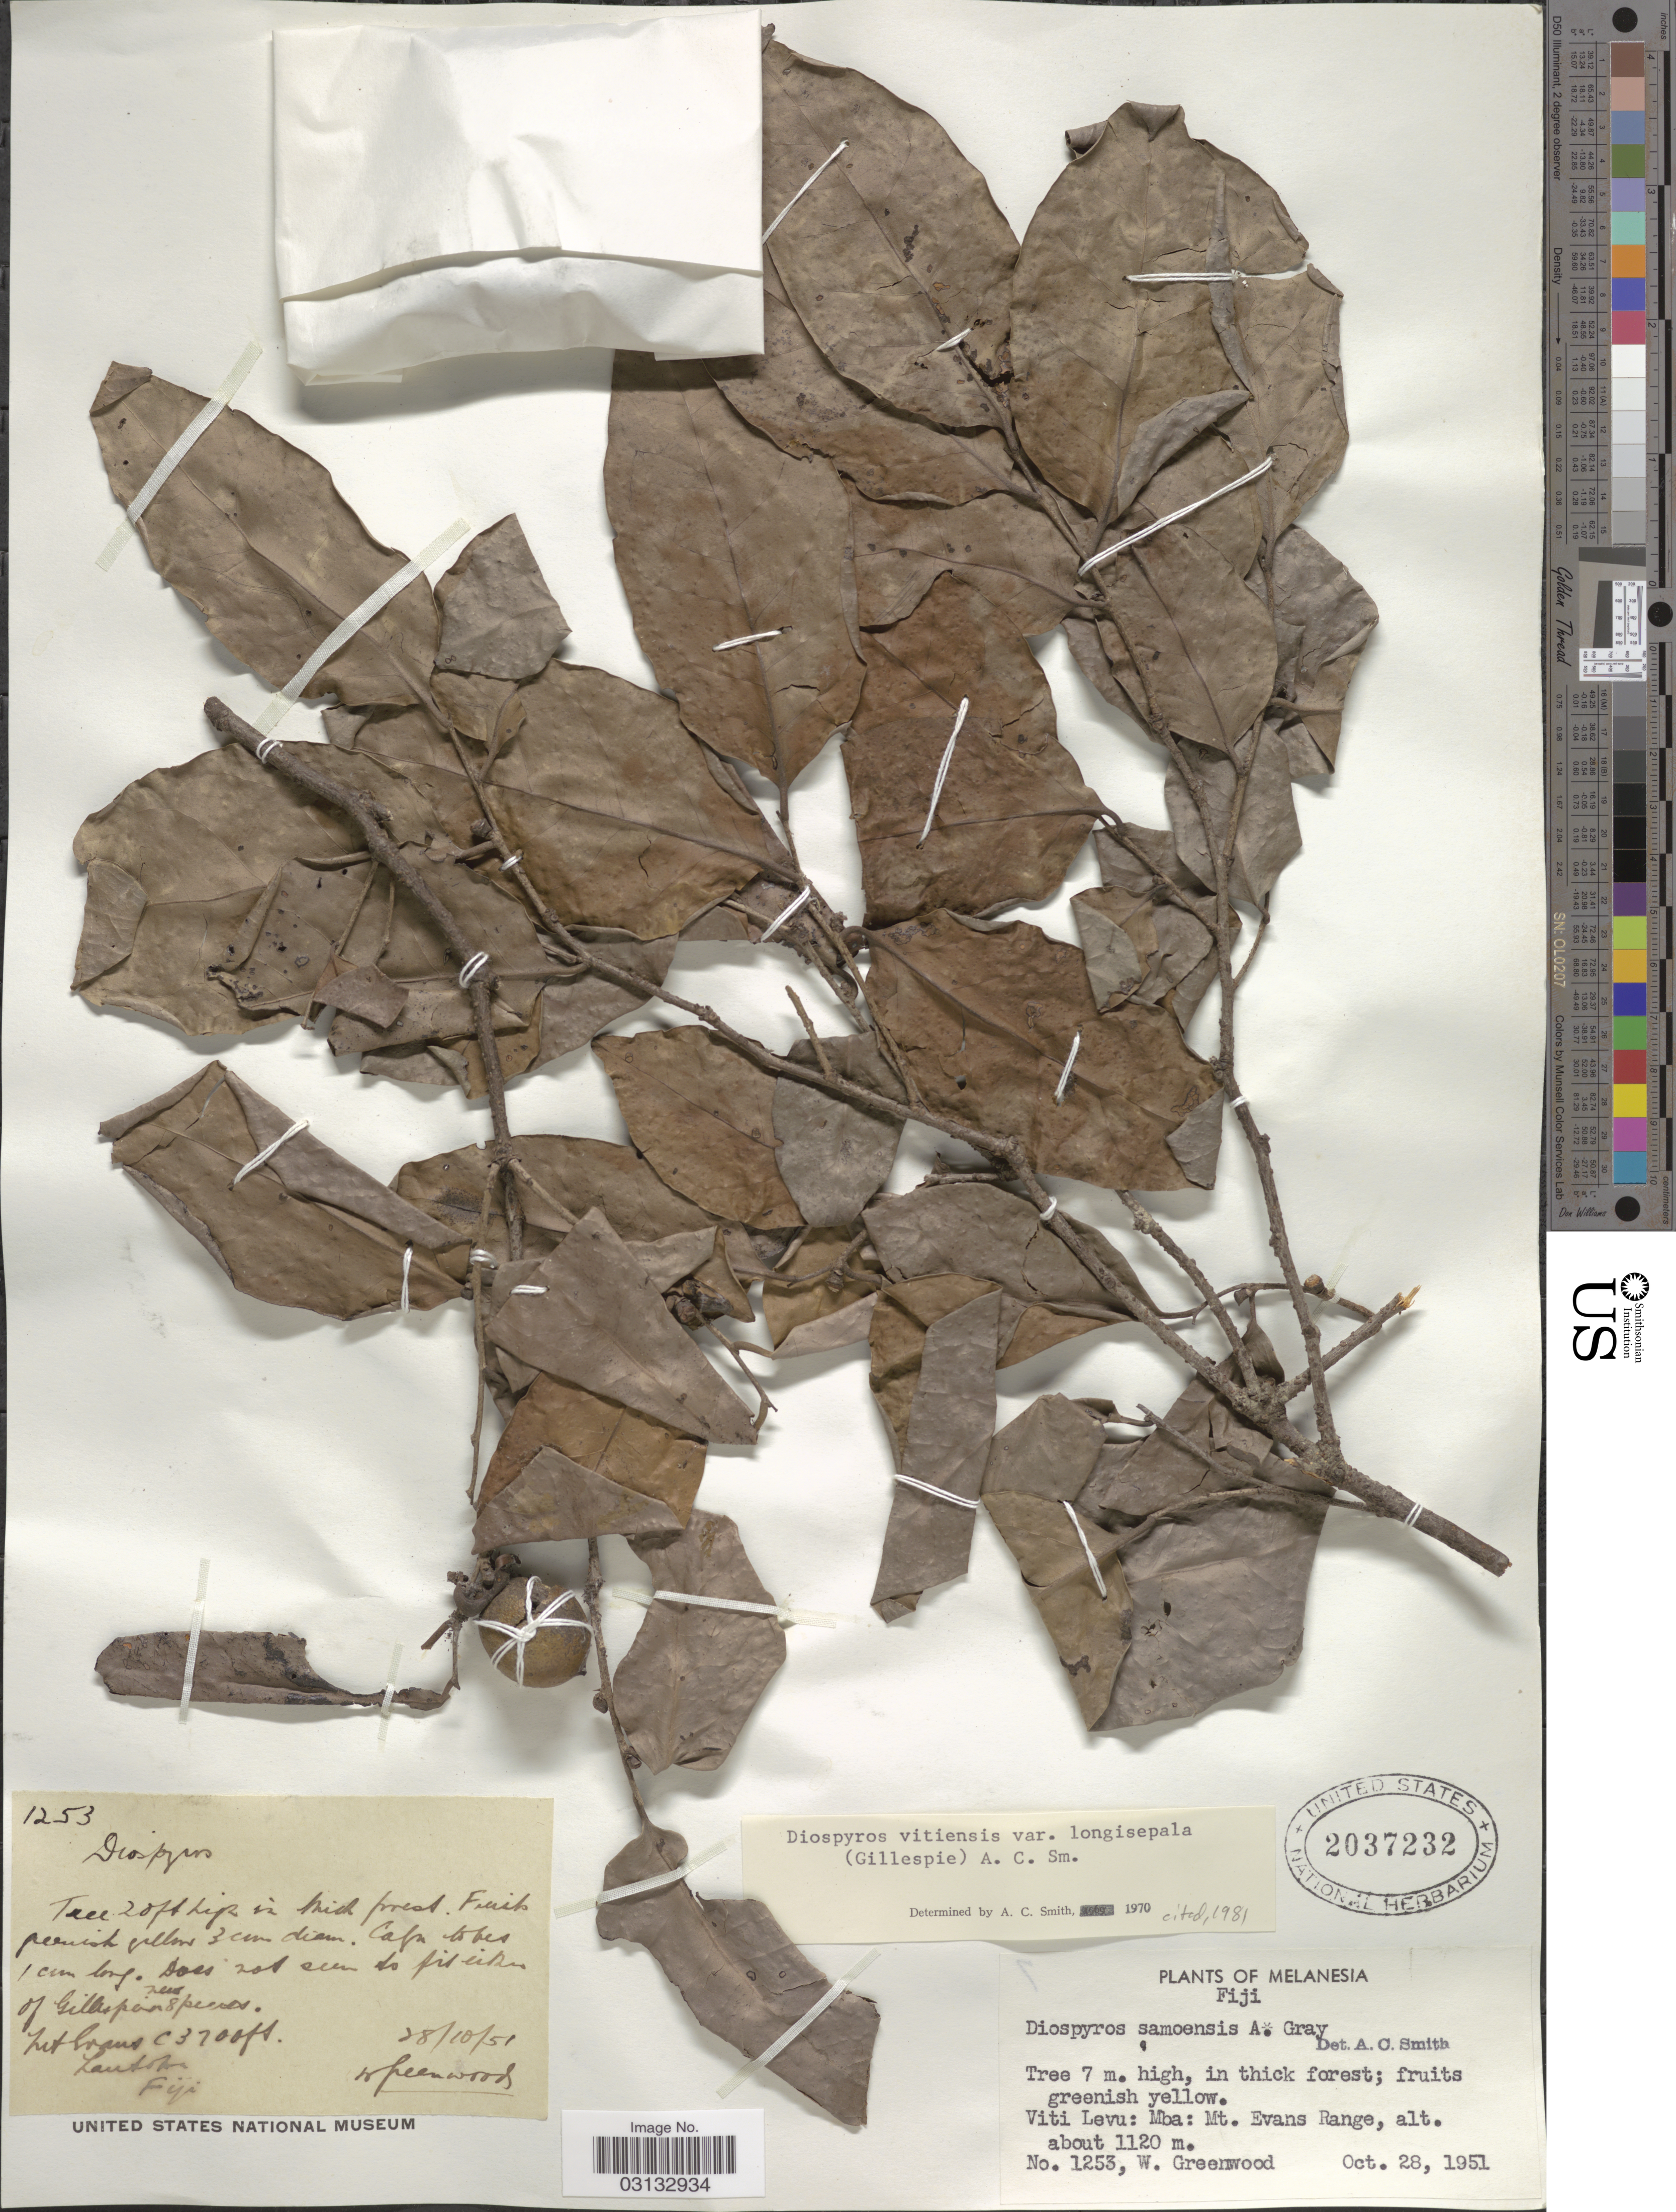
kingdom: Plantae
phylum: Tracheophyta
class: Magnoliopsida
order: Ericales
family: Ebenaceae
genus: Diospyros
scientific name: Diospyros vitiensis var. longisepala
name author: (Gillespie) A.C. Sm.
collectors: W. Greenwood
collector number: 1253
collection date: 1951-10-28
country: Fiji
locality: Melanesia, Viti Levu: Mba: Mt. Evans Range.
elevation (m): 1120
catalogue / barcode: US 2037232